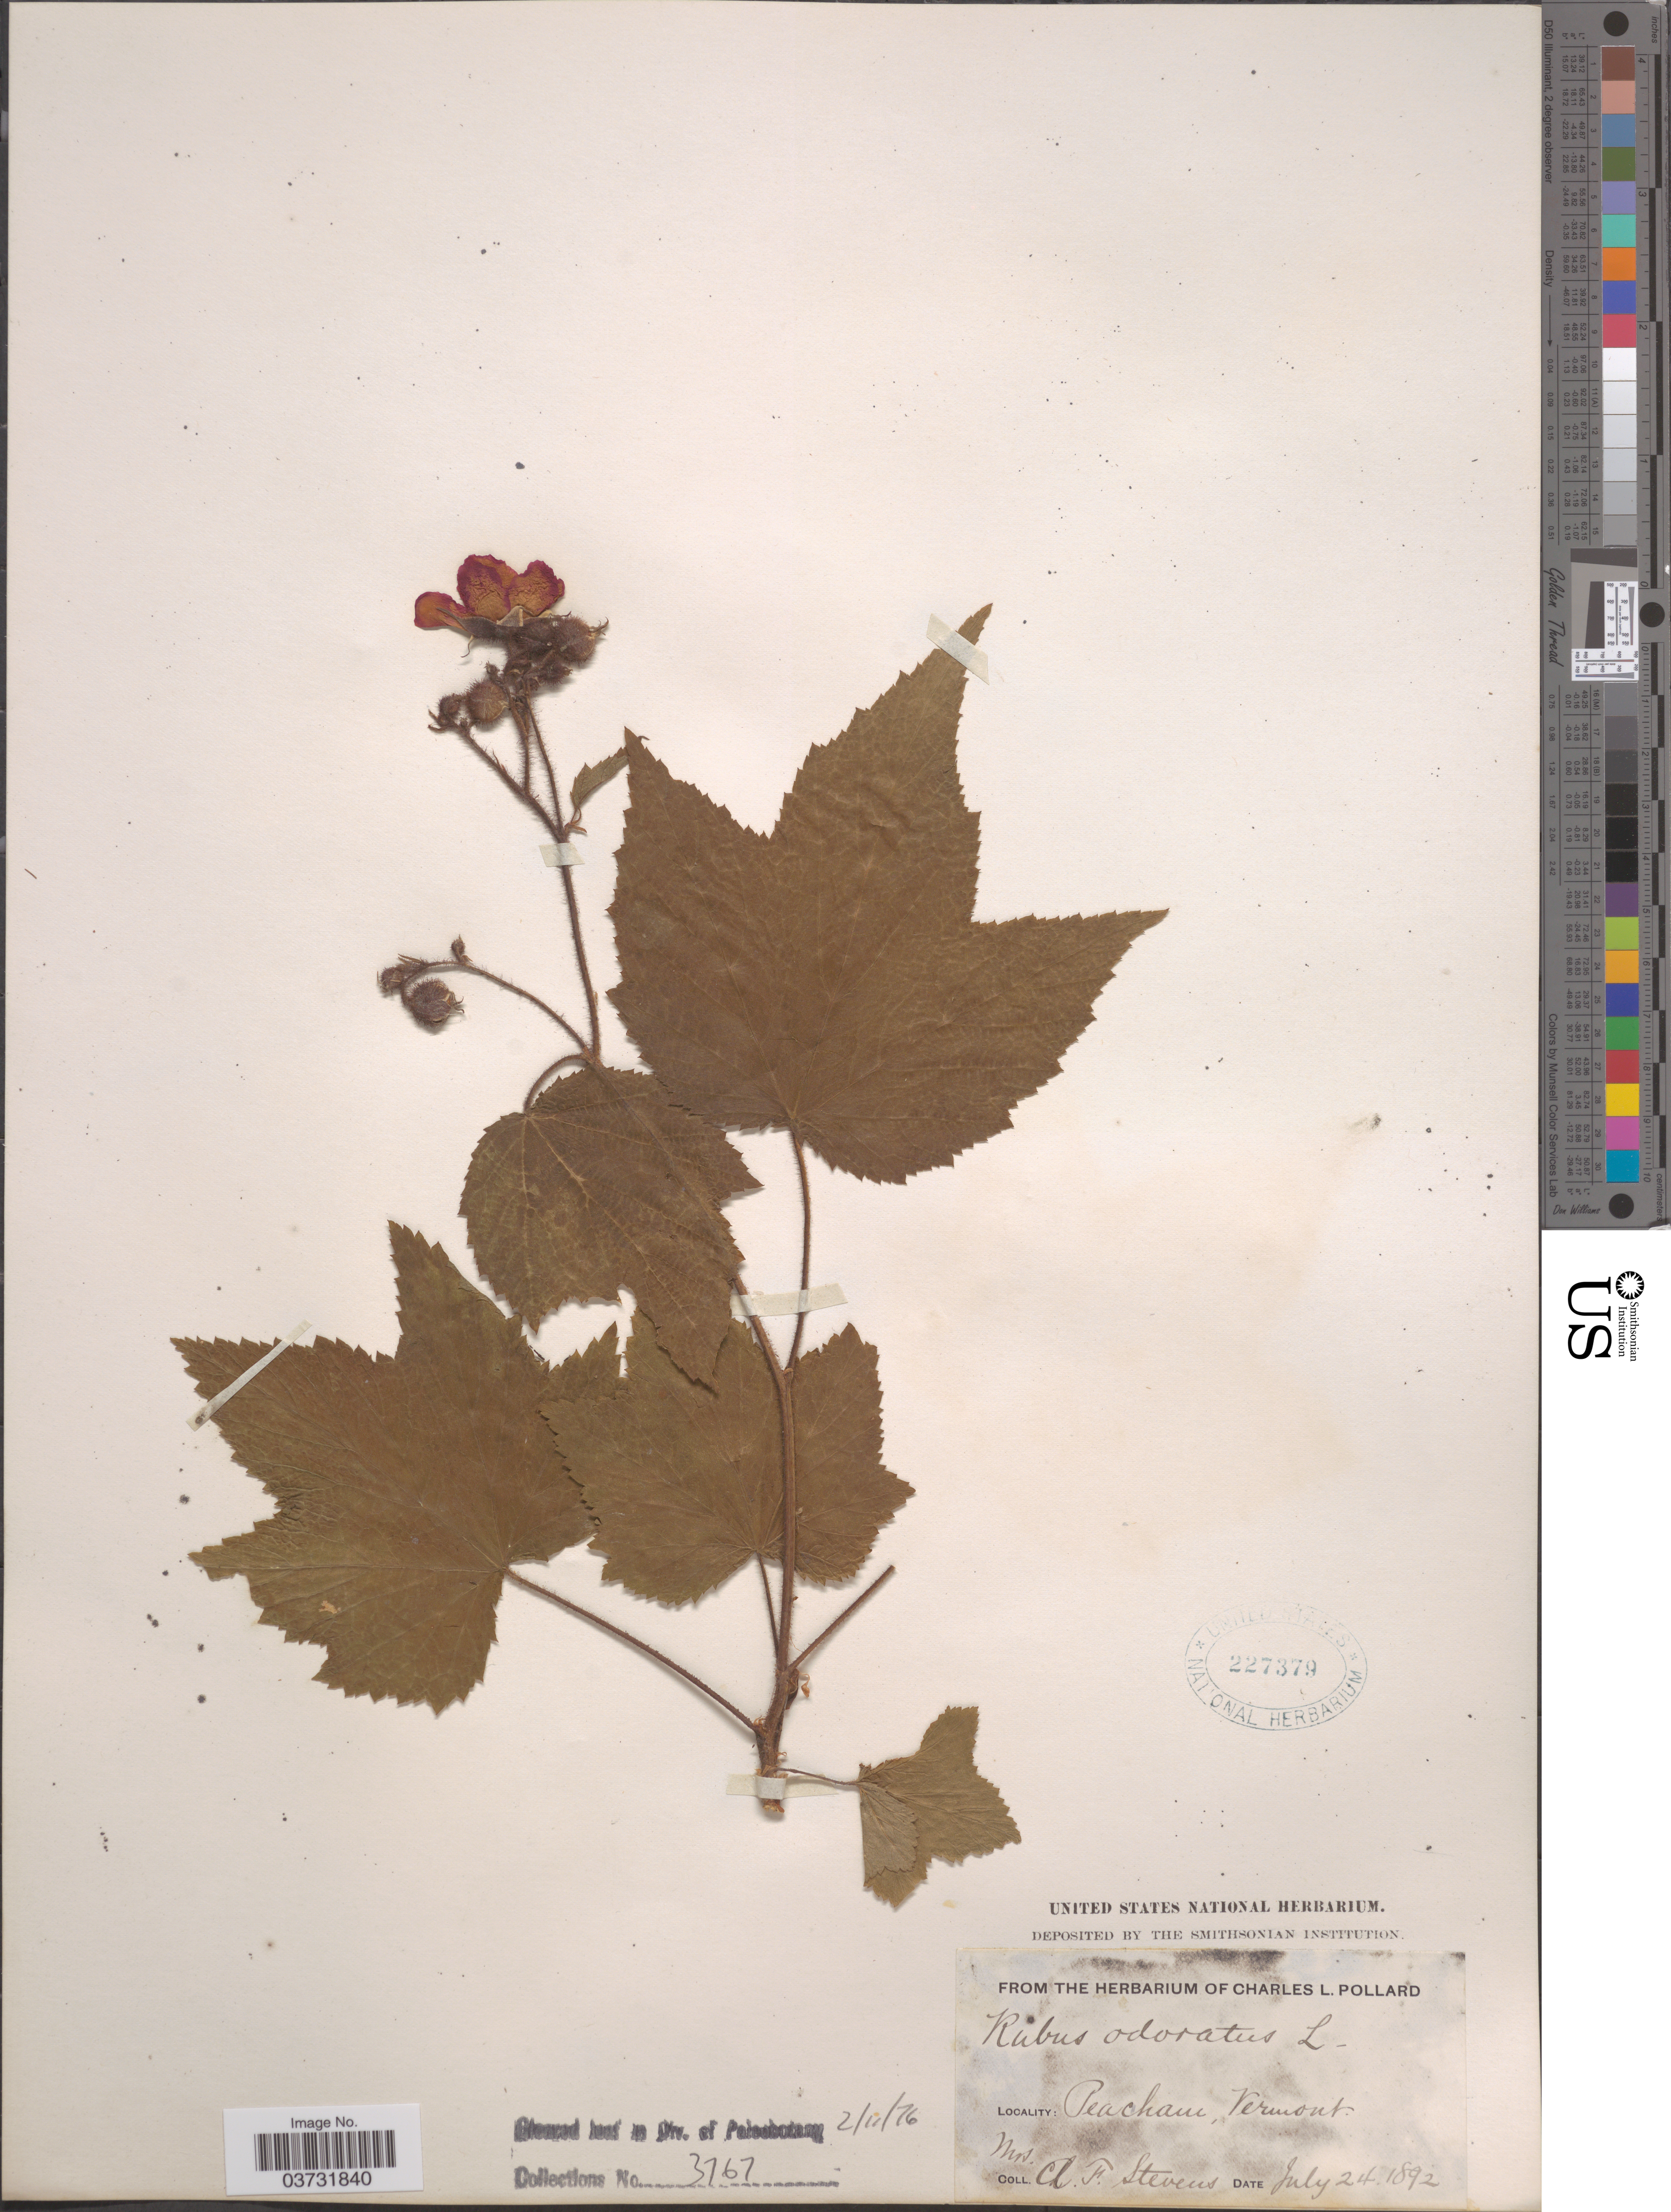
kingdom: Plantae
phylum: Tracheophyta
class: Magnoliopsida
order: Rosales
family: Rosaceae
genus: Rubus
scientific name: Rubus odoratus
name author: L.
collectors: A. Stevens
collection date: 1892-07-24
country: United States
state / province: Vermont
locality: Peacham.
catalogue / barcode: US 227379